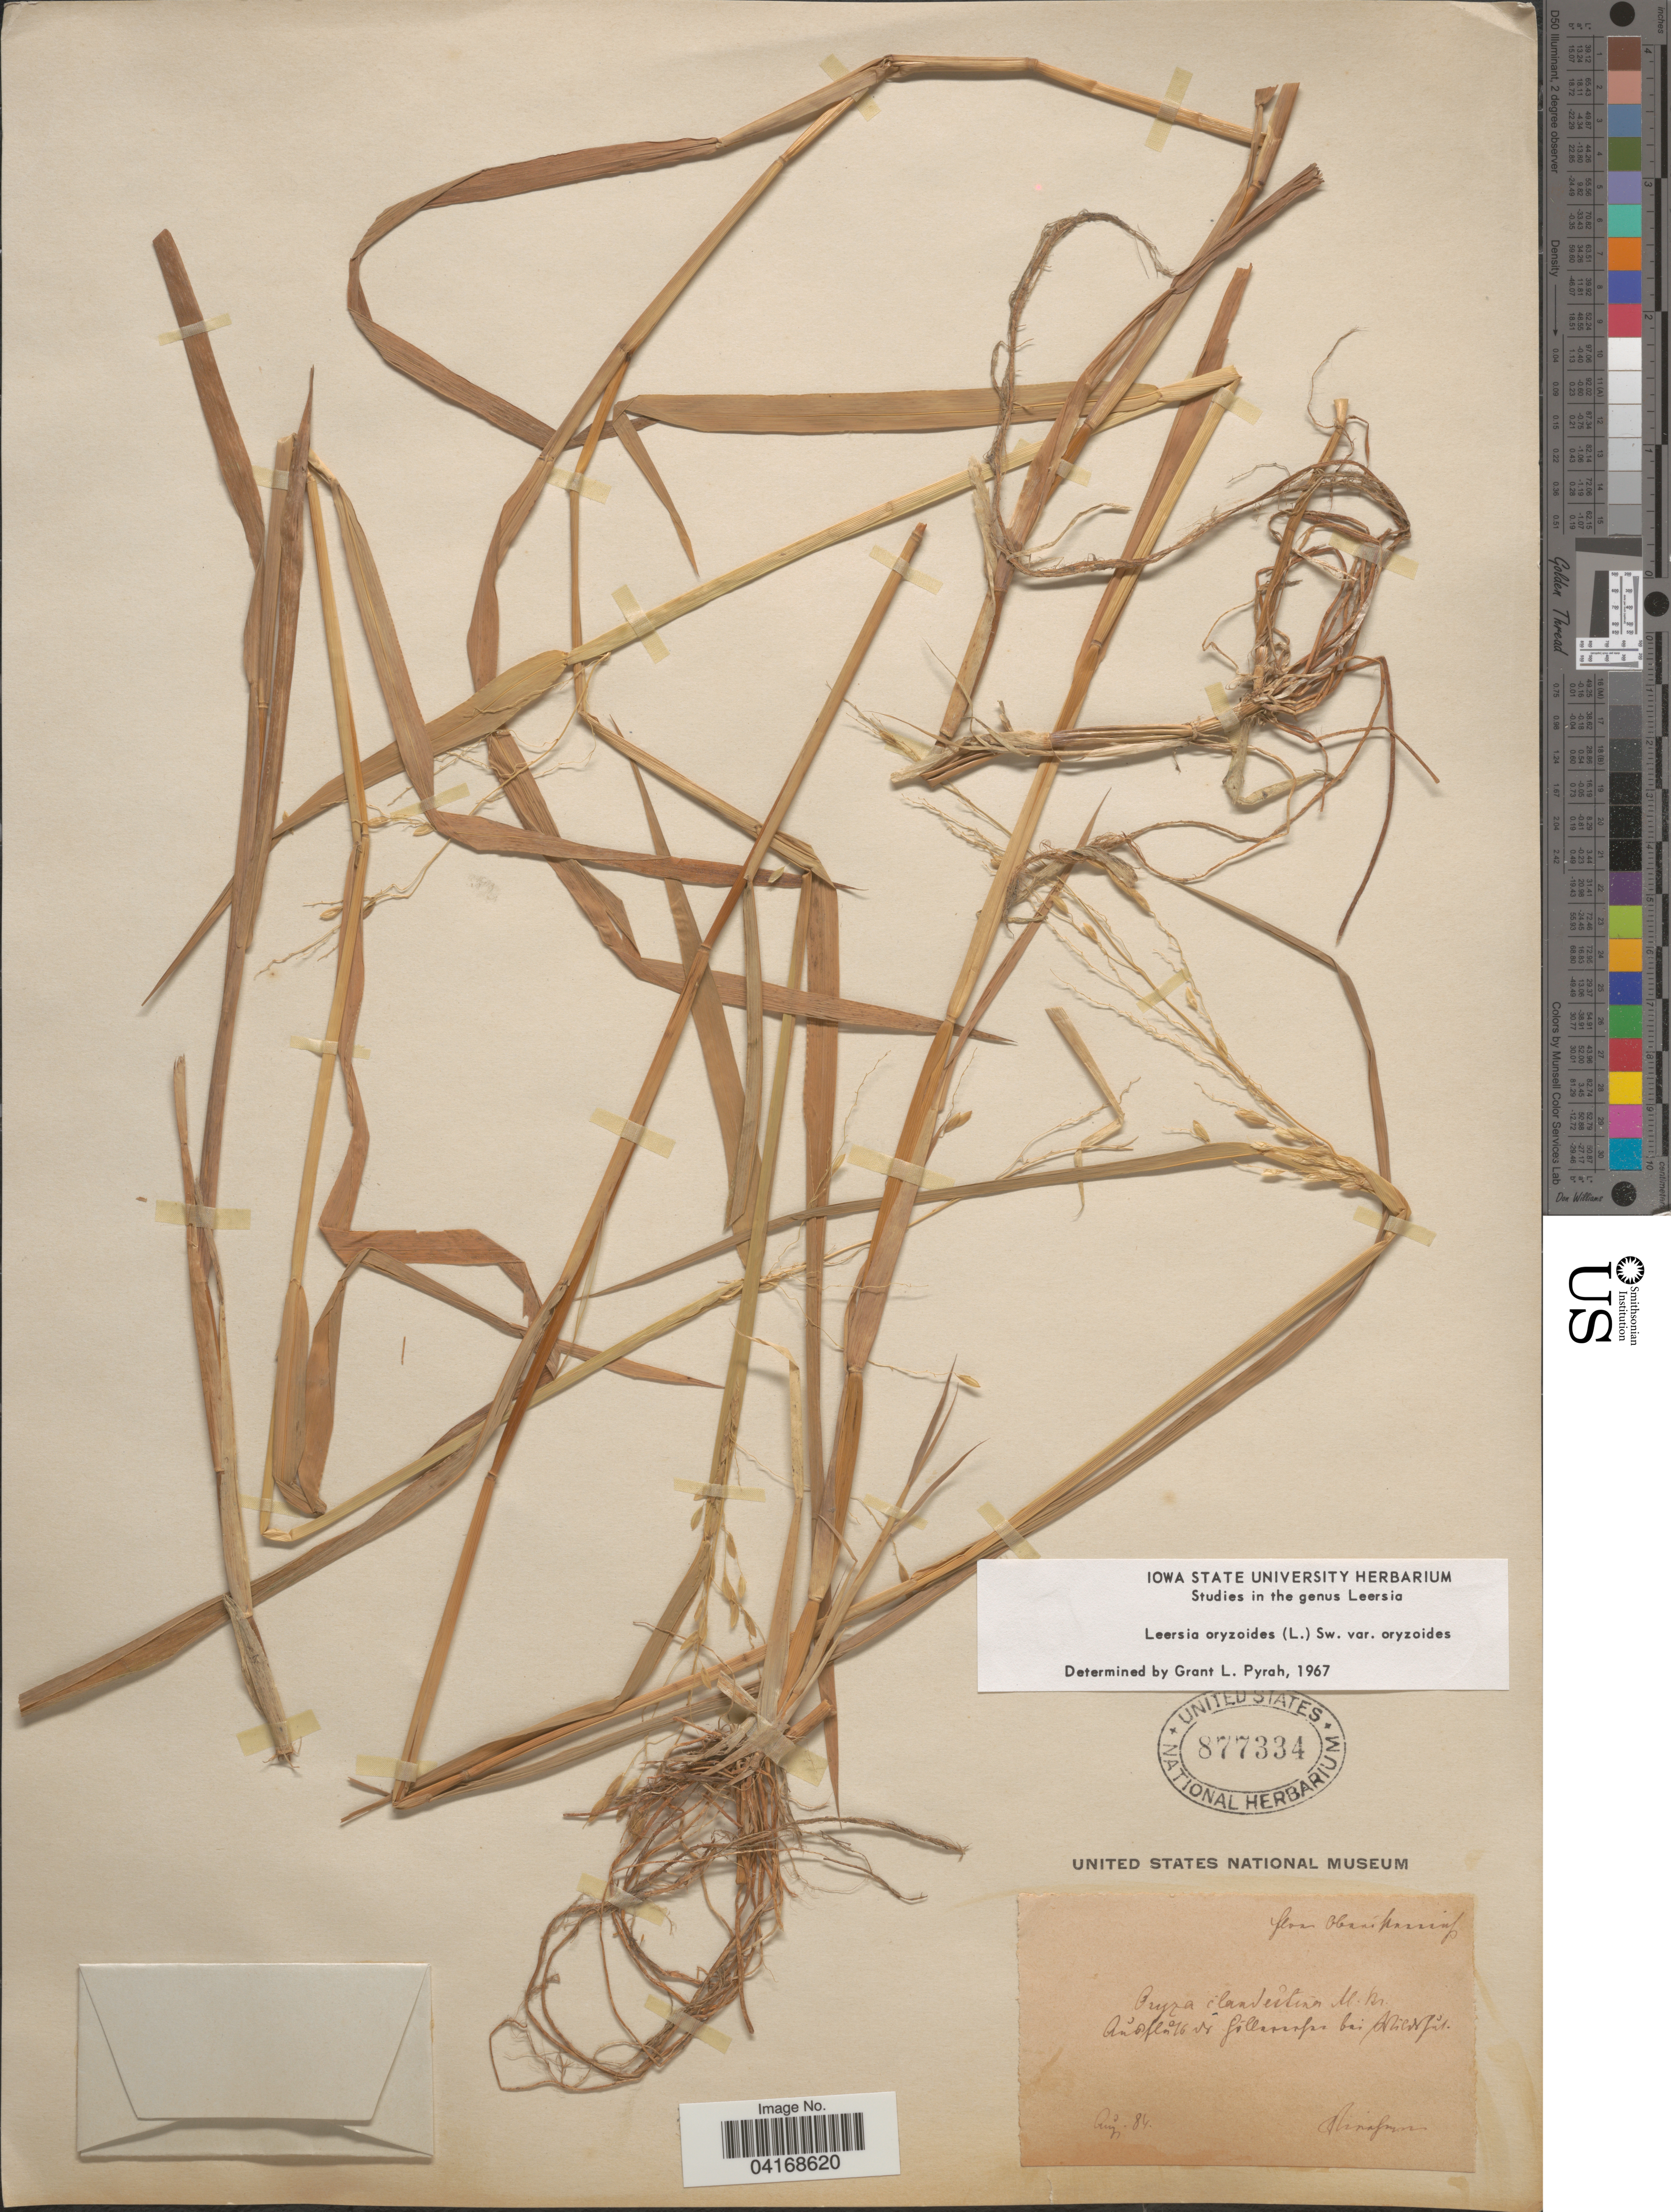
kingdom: Plantae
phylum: Tracheophyta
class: Liliopsida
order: Poales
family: Poaceae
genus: Leersia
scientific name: Leersia oryzoides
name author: (L.) Sw.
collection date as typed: Transcribed d/m/y: /8/84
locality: [illegible text].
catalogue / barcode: US 877334